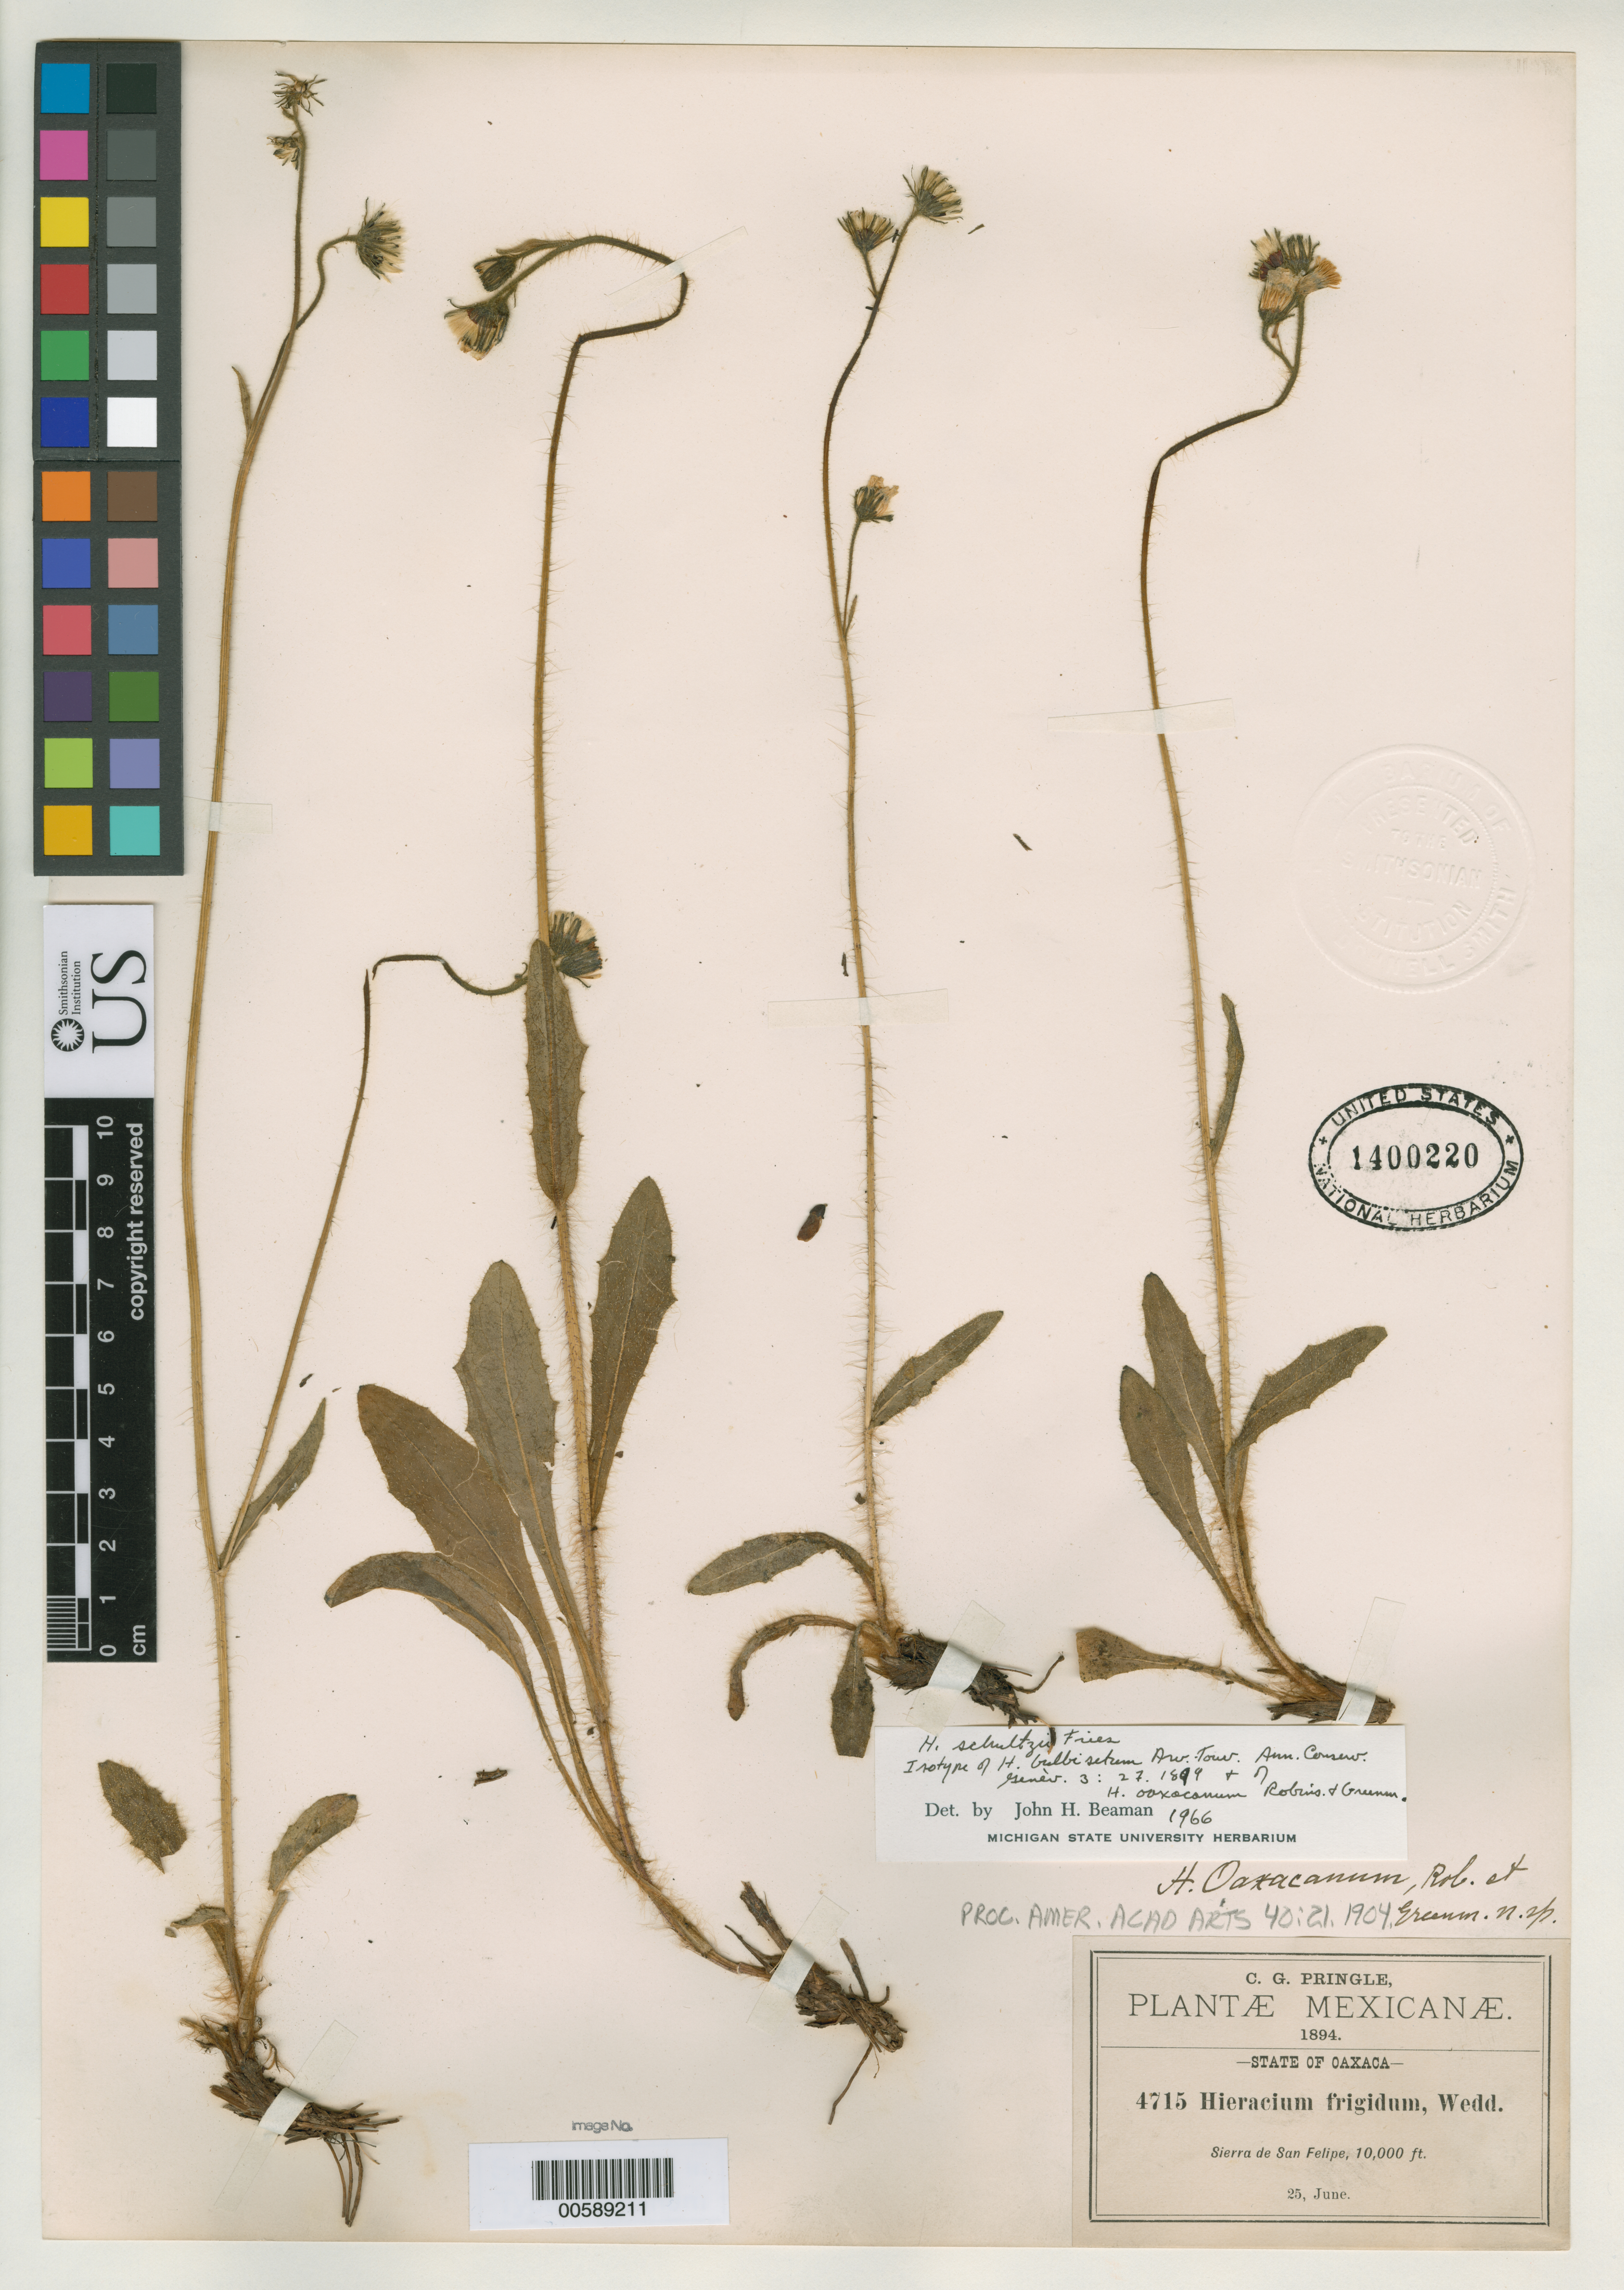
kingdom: Plantae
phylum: Tracheophyta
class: Magnoliopsida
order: Asterales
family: Asteraceae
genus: Hieracium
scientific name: Hieracium bulbisetum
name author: Arvet-Touvet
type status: Isotype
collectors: C. G. Pringle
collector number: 4715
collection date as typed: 25 Jun 1894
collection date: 1894-06-25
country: Mexico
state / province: Oaxaca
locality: Sierra de San Felipe.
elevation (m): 3048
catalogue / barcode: US 1400220